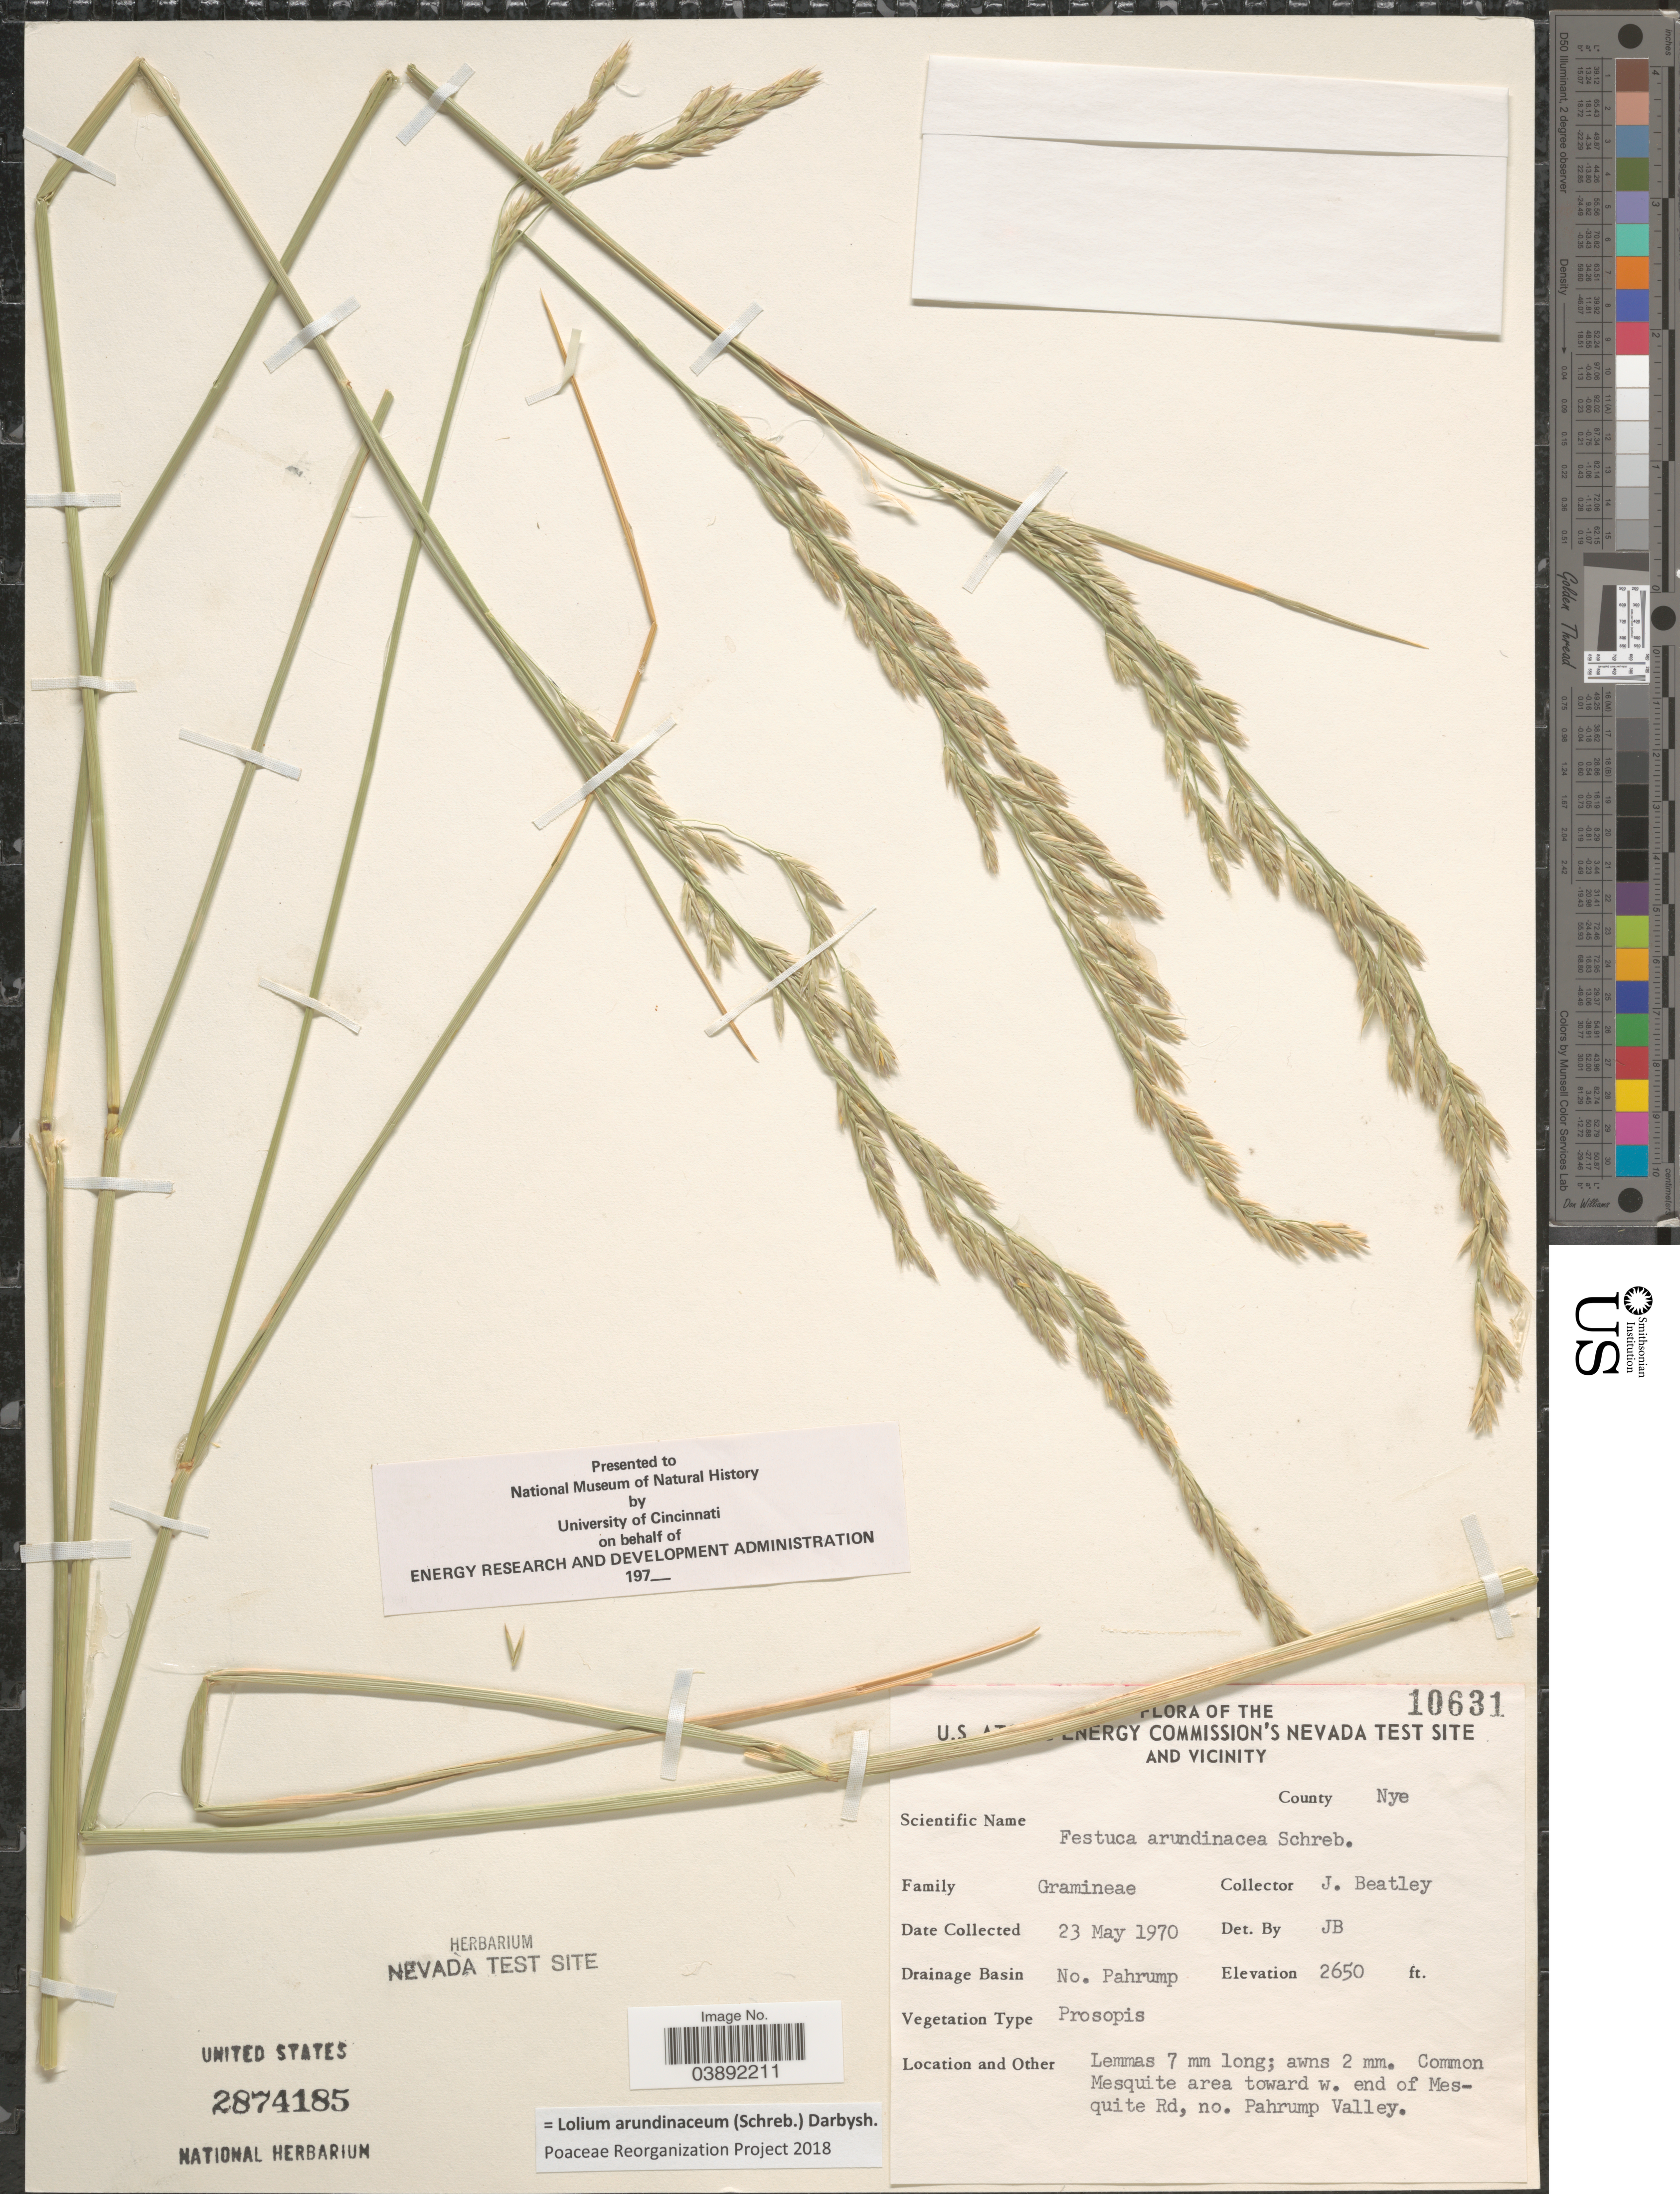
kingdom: Plantae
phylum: Tracheophyta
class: Liliopsida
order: Poales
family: Poaceae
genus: Lolium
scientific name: Lolium arundinaceum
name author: (Schreb.) Darbysh.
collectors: J. C. Beatley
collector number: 10631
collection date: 1970-05-23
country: United States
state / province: Nevada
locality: U.S.A Atomic Energy Commission's Nevada Test Site and Vicinity. County Nye. Drainage Basin No. Pahrump. Mesquite area toward w. end of Mesquite Rd, no. Pahrump Valley.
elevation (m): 808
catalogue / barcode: US 2874185